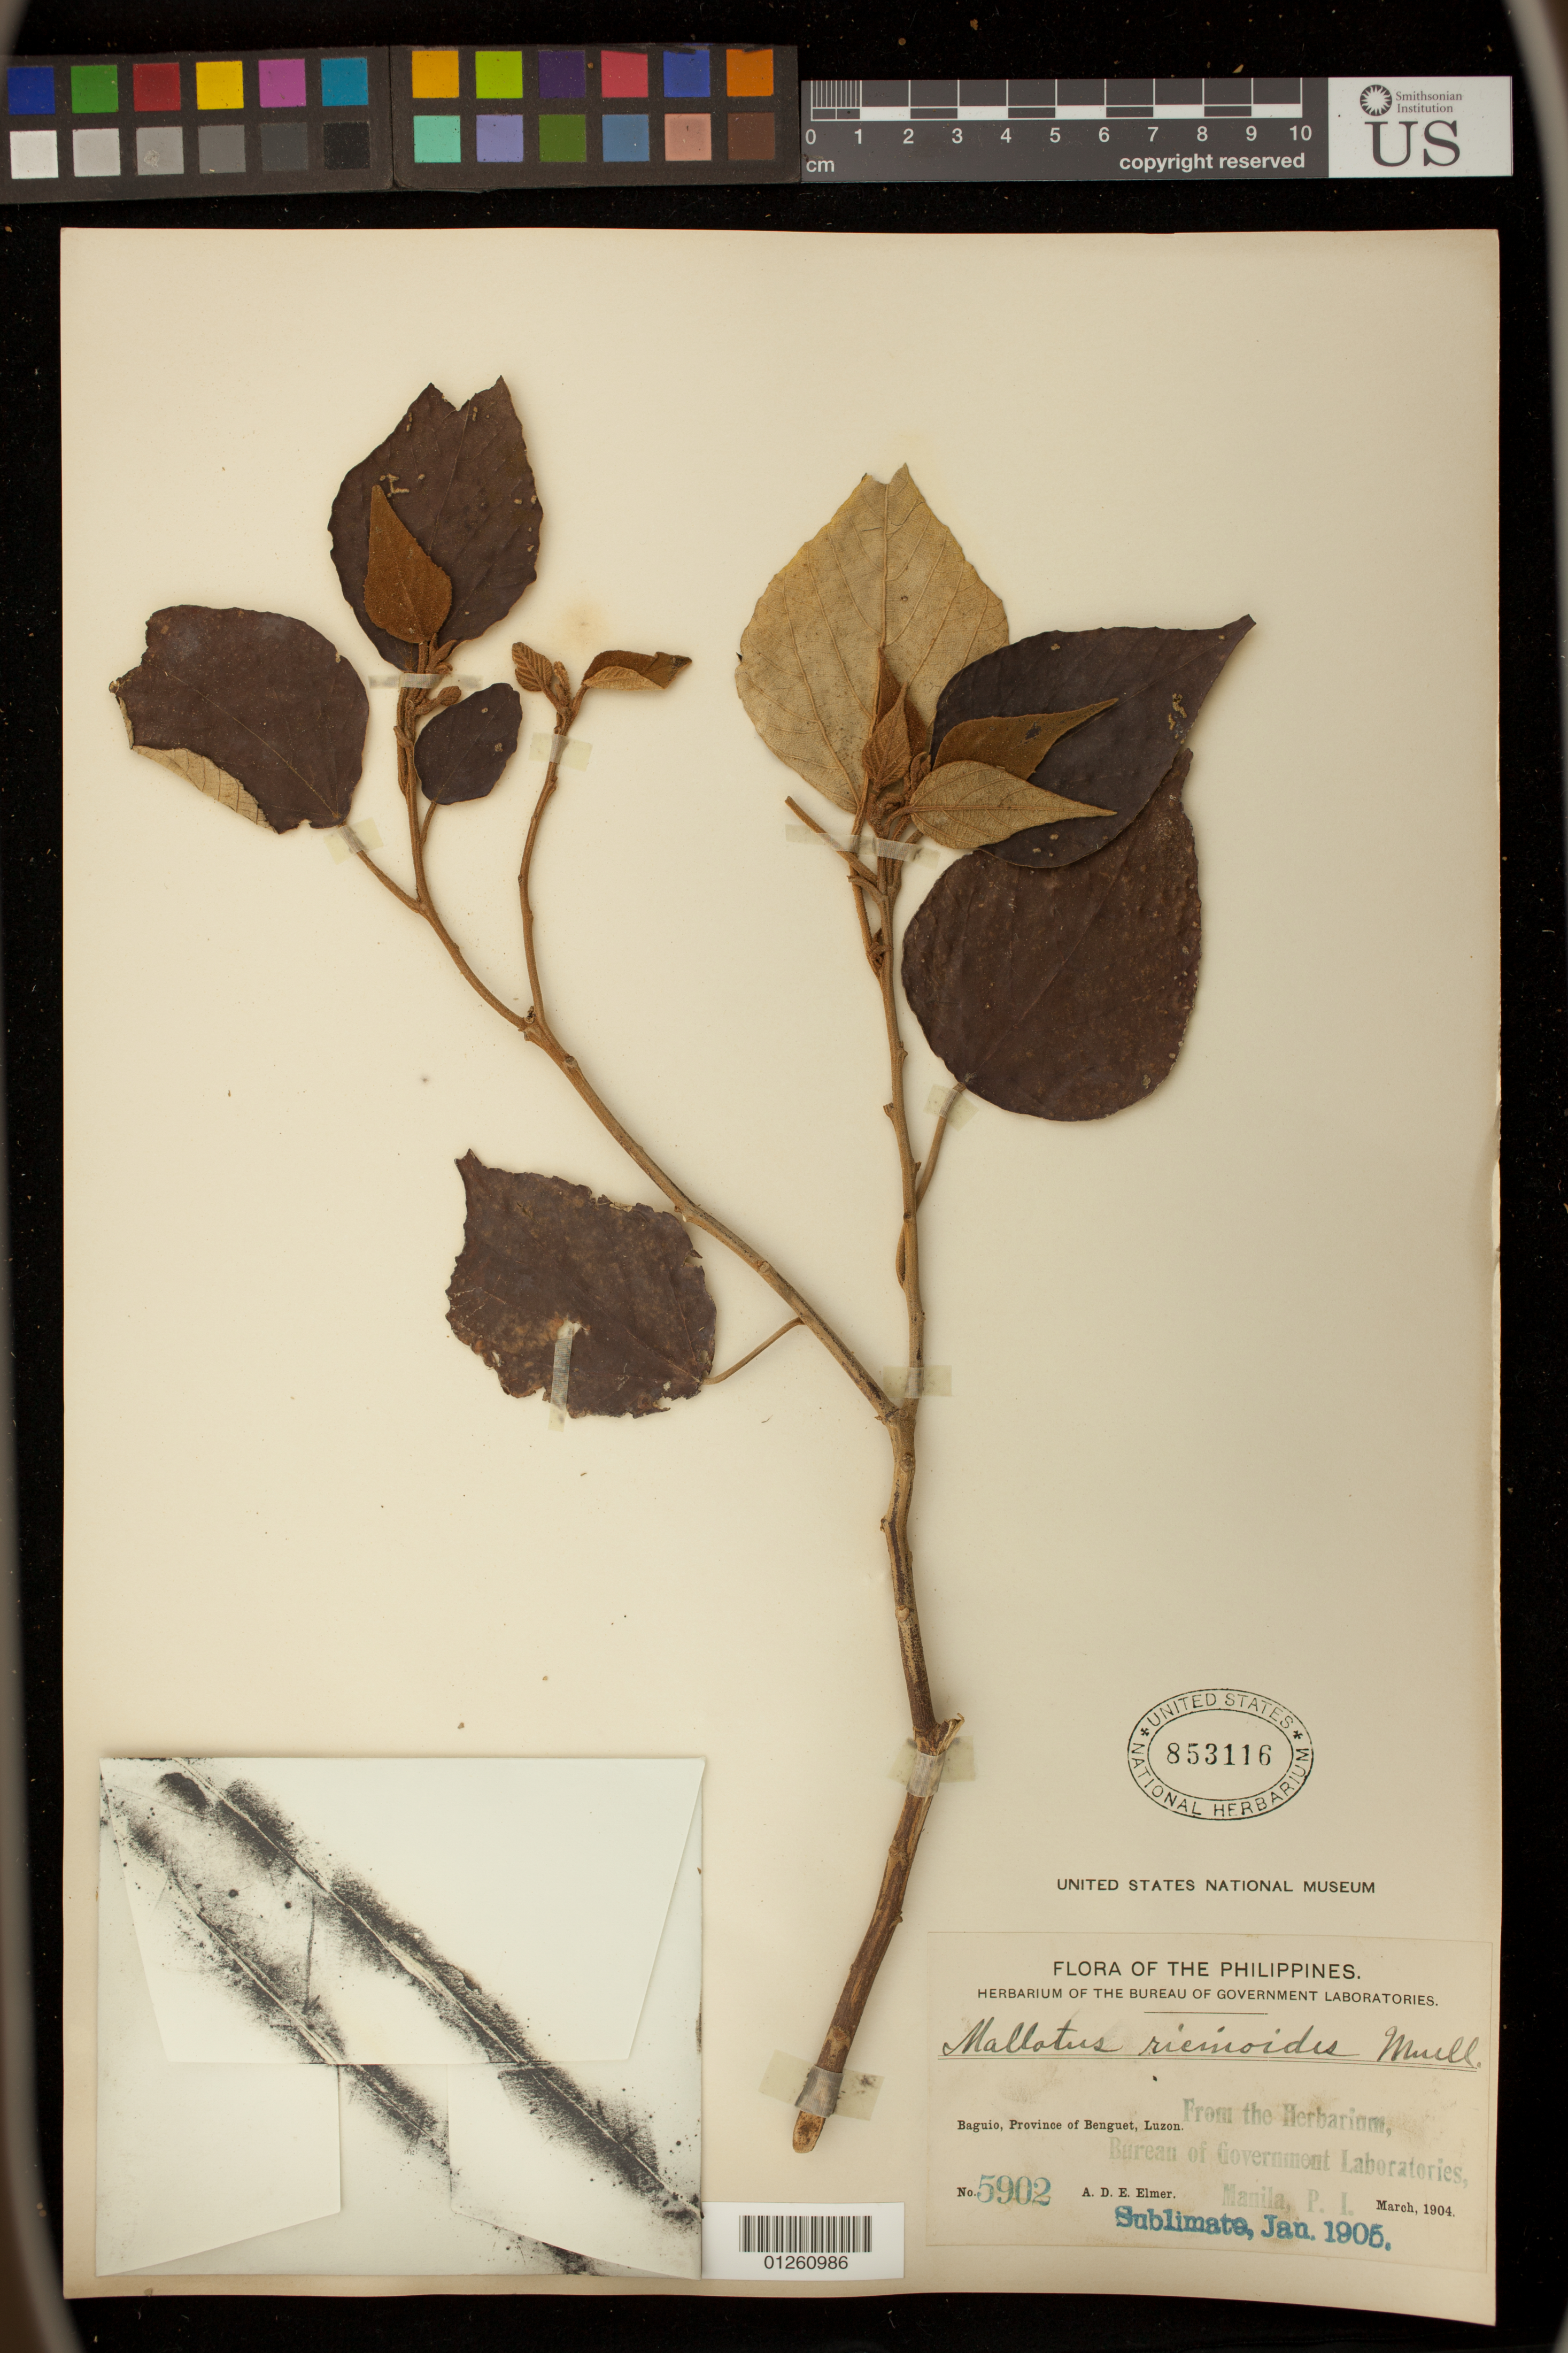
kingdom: Plantae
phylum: Tracheophyta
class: Magnoliopsida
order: Malpighiales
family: Euphorbiaceae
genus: Mallotus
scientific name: Mallotus ricinoides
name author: (Pers.) Müll. Arg.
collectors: A. D. E. Elmer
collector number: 5902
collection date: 1904-03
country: Philippines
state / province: Cordillera (Administrative Region)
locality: Baguio, Province of Benguet, Luzon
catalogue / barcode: US 853116